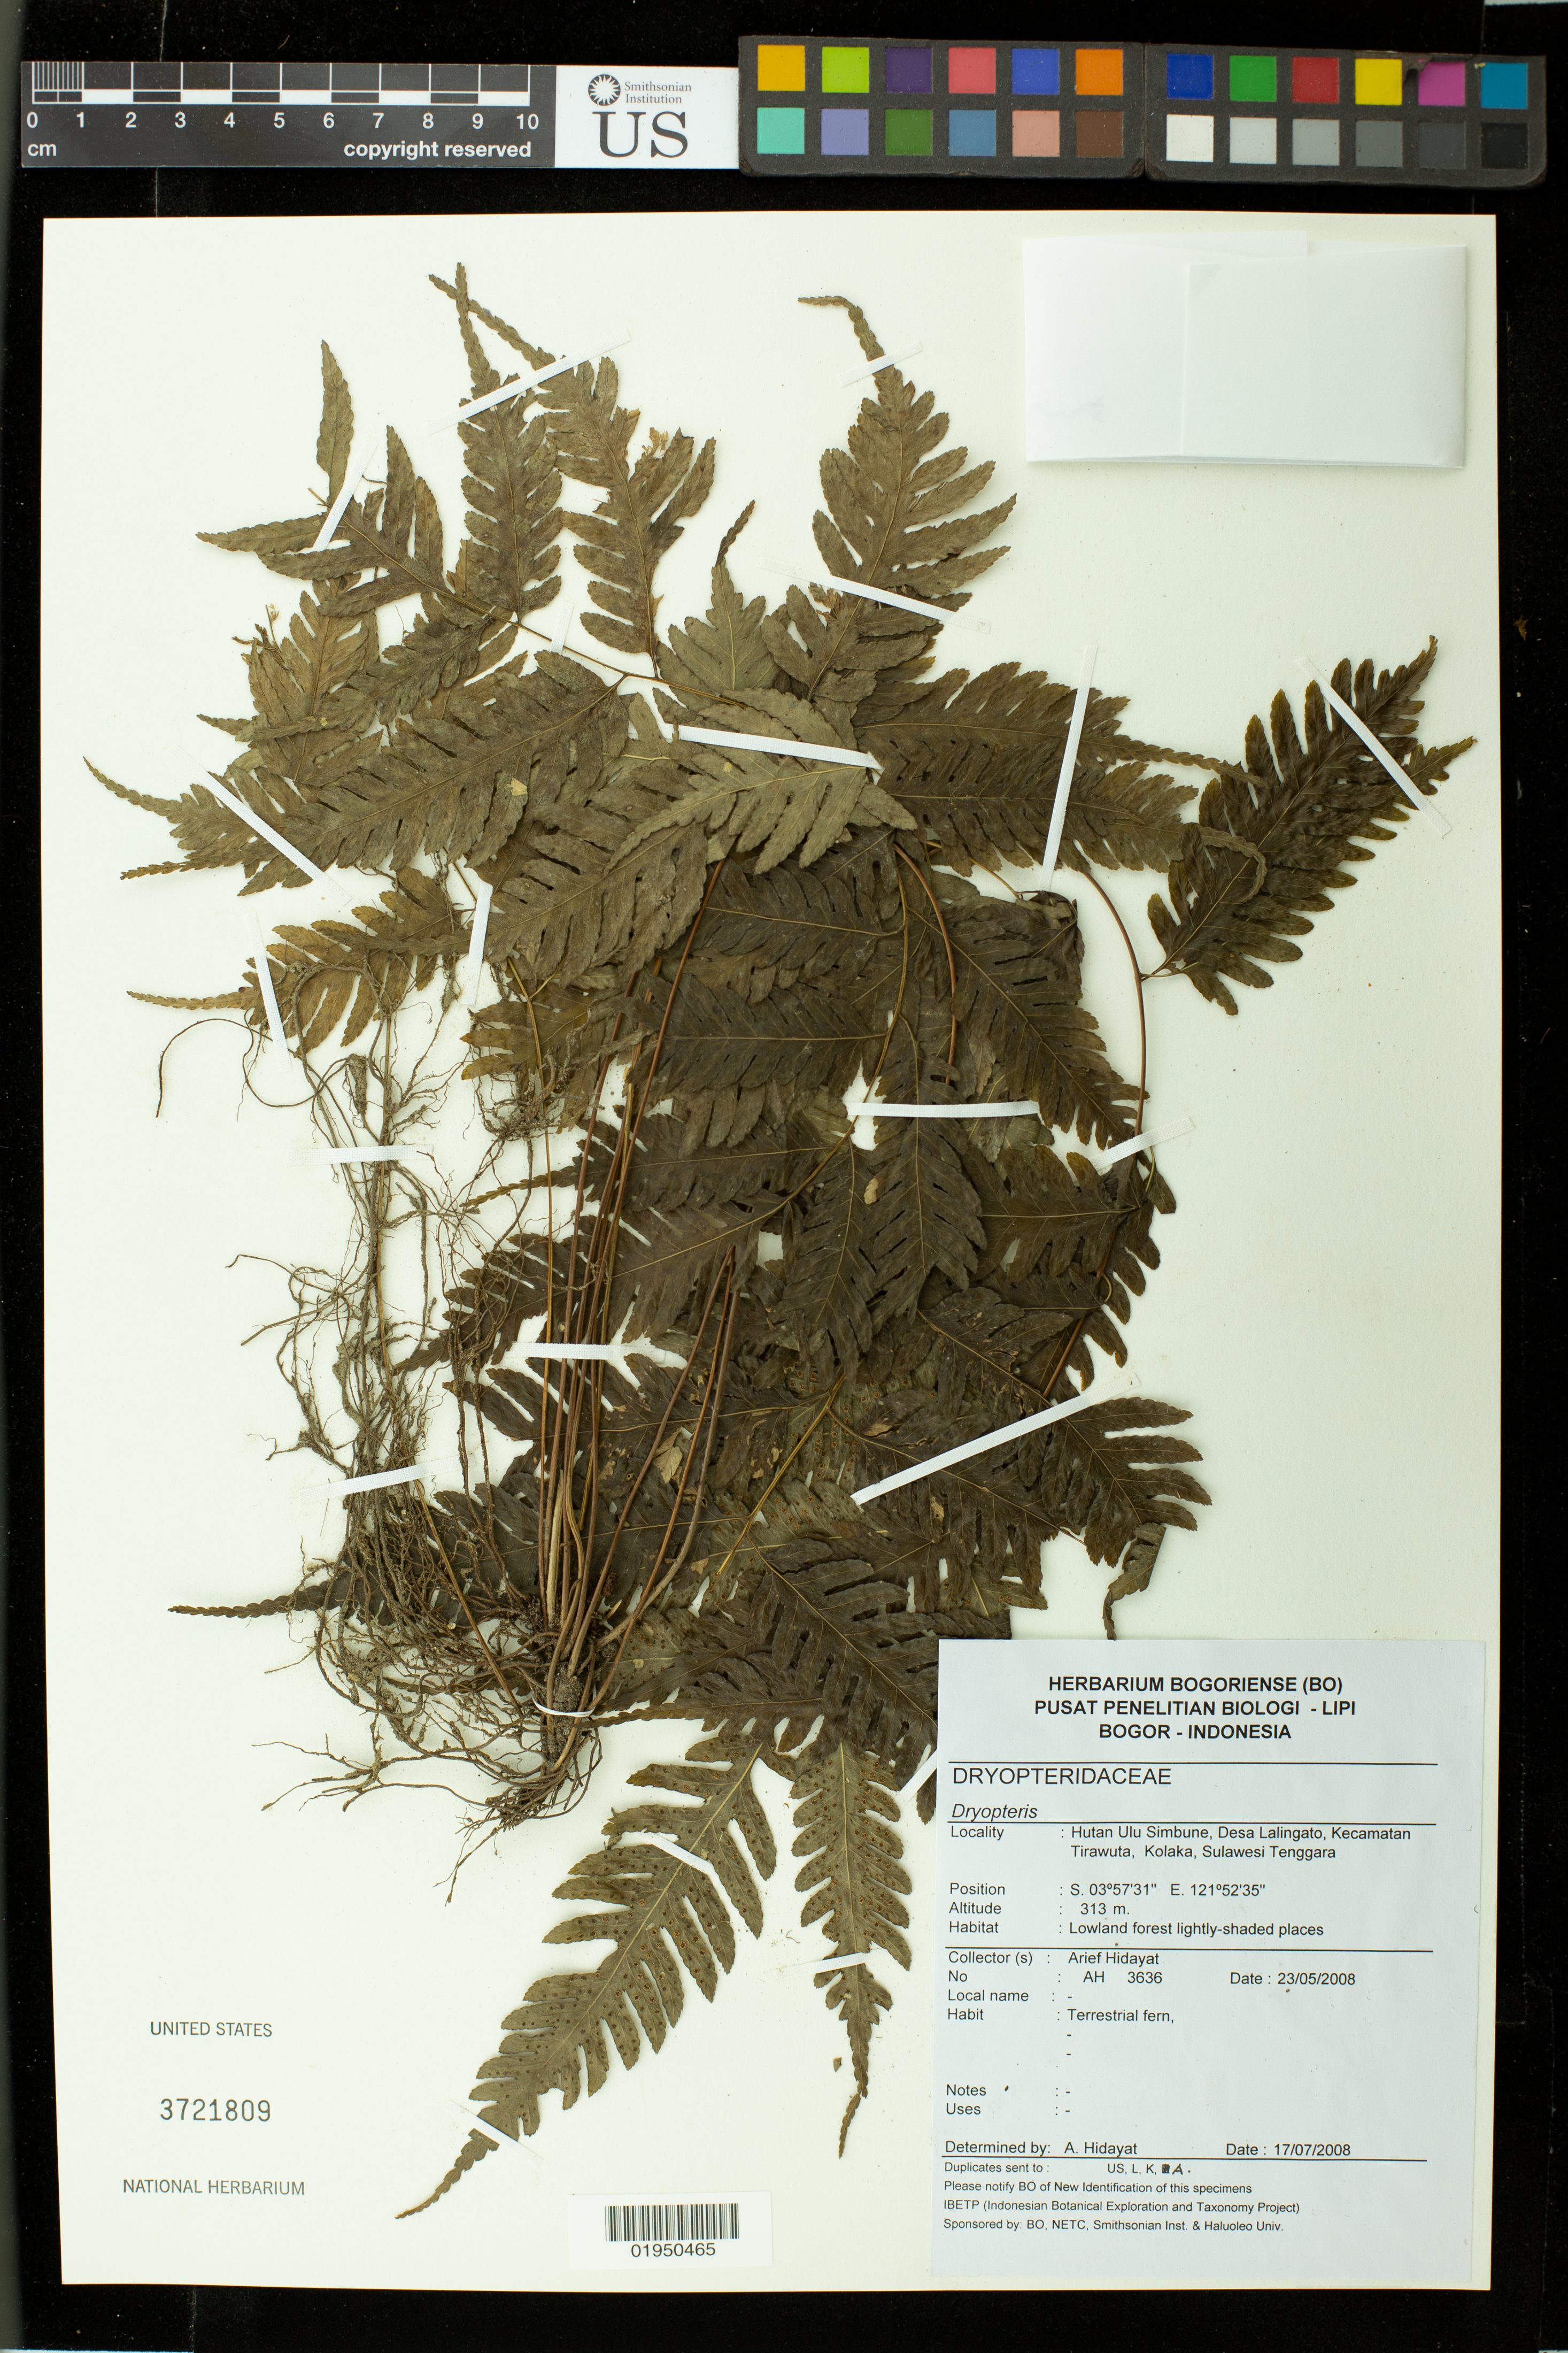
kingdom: Plantae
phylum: Tracheophyta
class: Polypodiopsida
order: Polypodiales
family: Dryopteridaceae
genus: Dryopteris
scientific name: Dryopteris sp.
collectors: A. Hidayat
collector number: AH 313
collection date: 2008-05-23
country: Indonesia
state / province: Sulawesi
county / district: Sulawesi Tenggara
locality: Hutan Ulu Simbune, Desa Lalingato, Kecameatan Tirawuta, Kolaka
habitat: Lowland forest lightly-shaded places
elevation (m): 313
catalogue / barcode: US 3721809